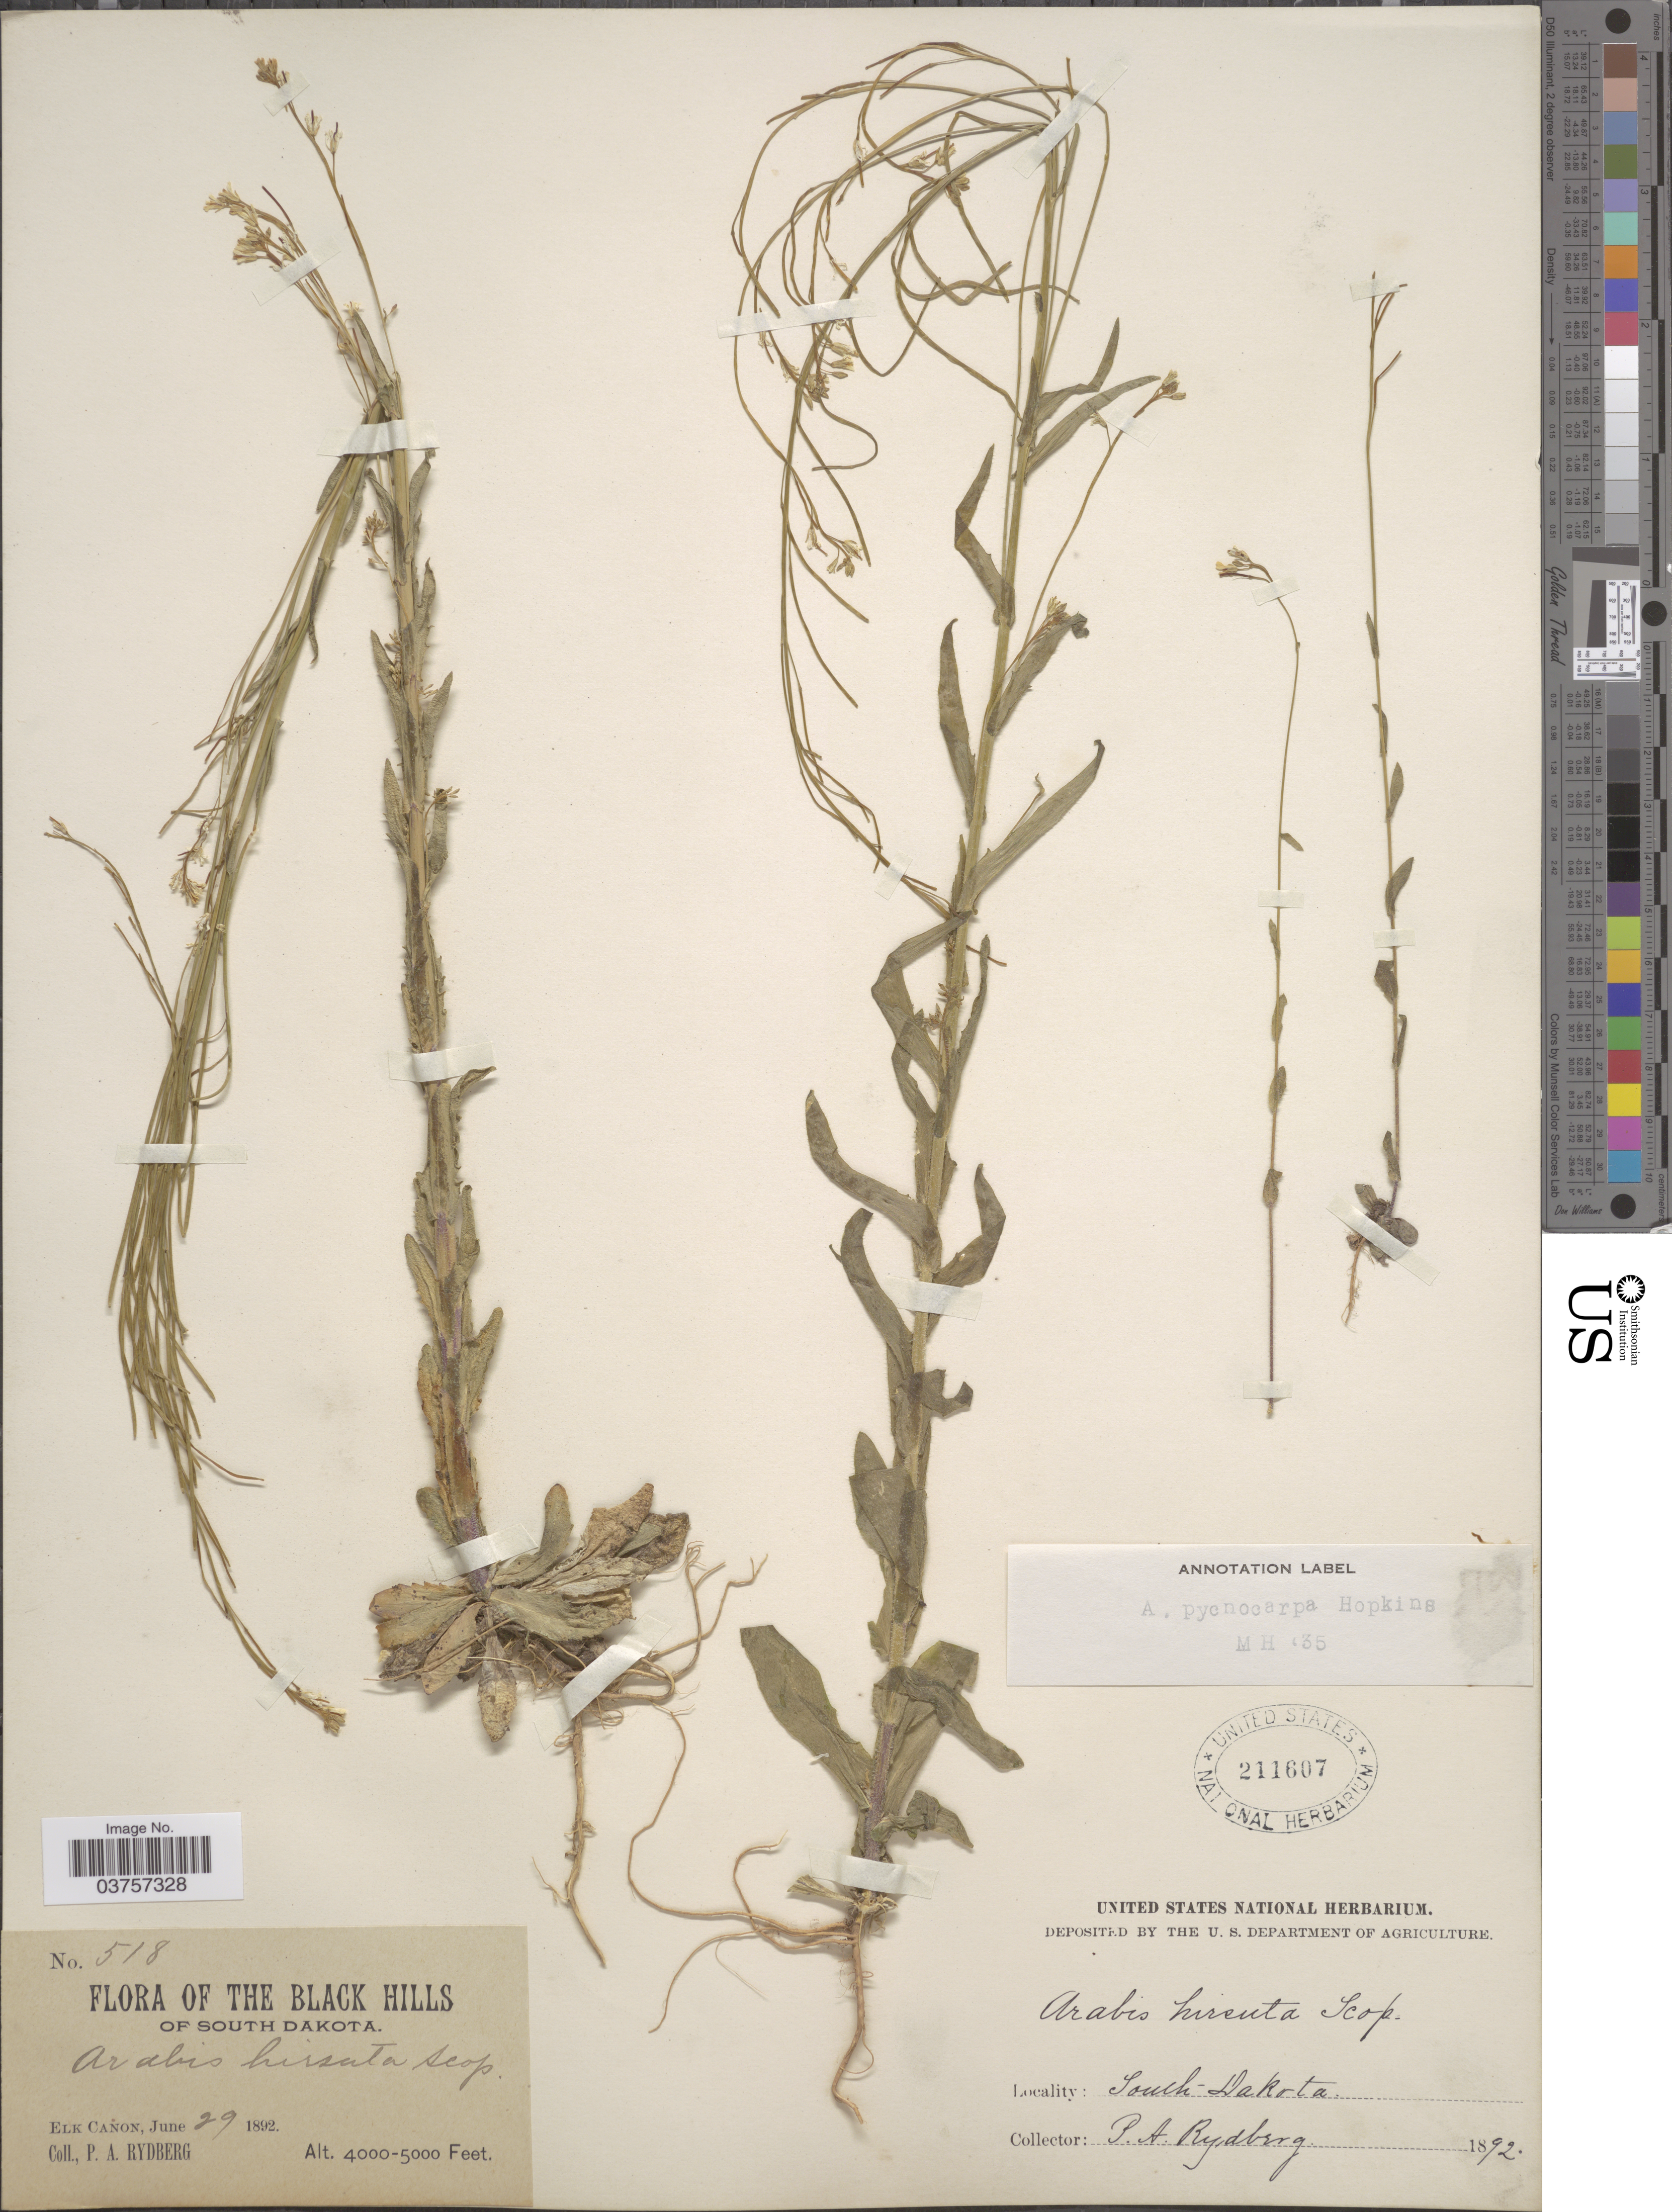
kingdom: Plantae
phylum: Tracheophyta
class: Magnoliopsida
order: Brassicales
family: Brassicaceae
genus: Arabis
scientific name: Arabis hirsuta var. pycnocarpa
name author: M. Hopkins & Rollins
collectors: P. A. Rydberg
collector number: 518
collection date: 1892-06-29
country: United States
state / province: South Dakota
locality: The Black Hills of South Dakota, Elk Canon.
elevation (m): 1219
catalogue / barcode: US 211607